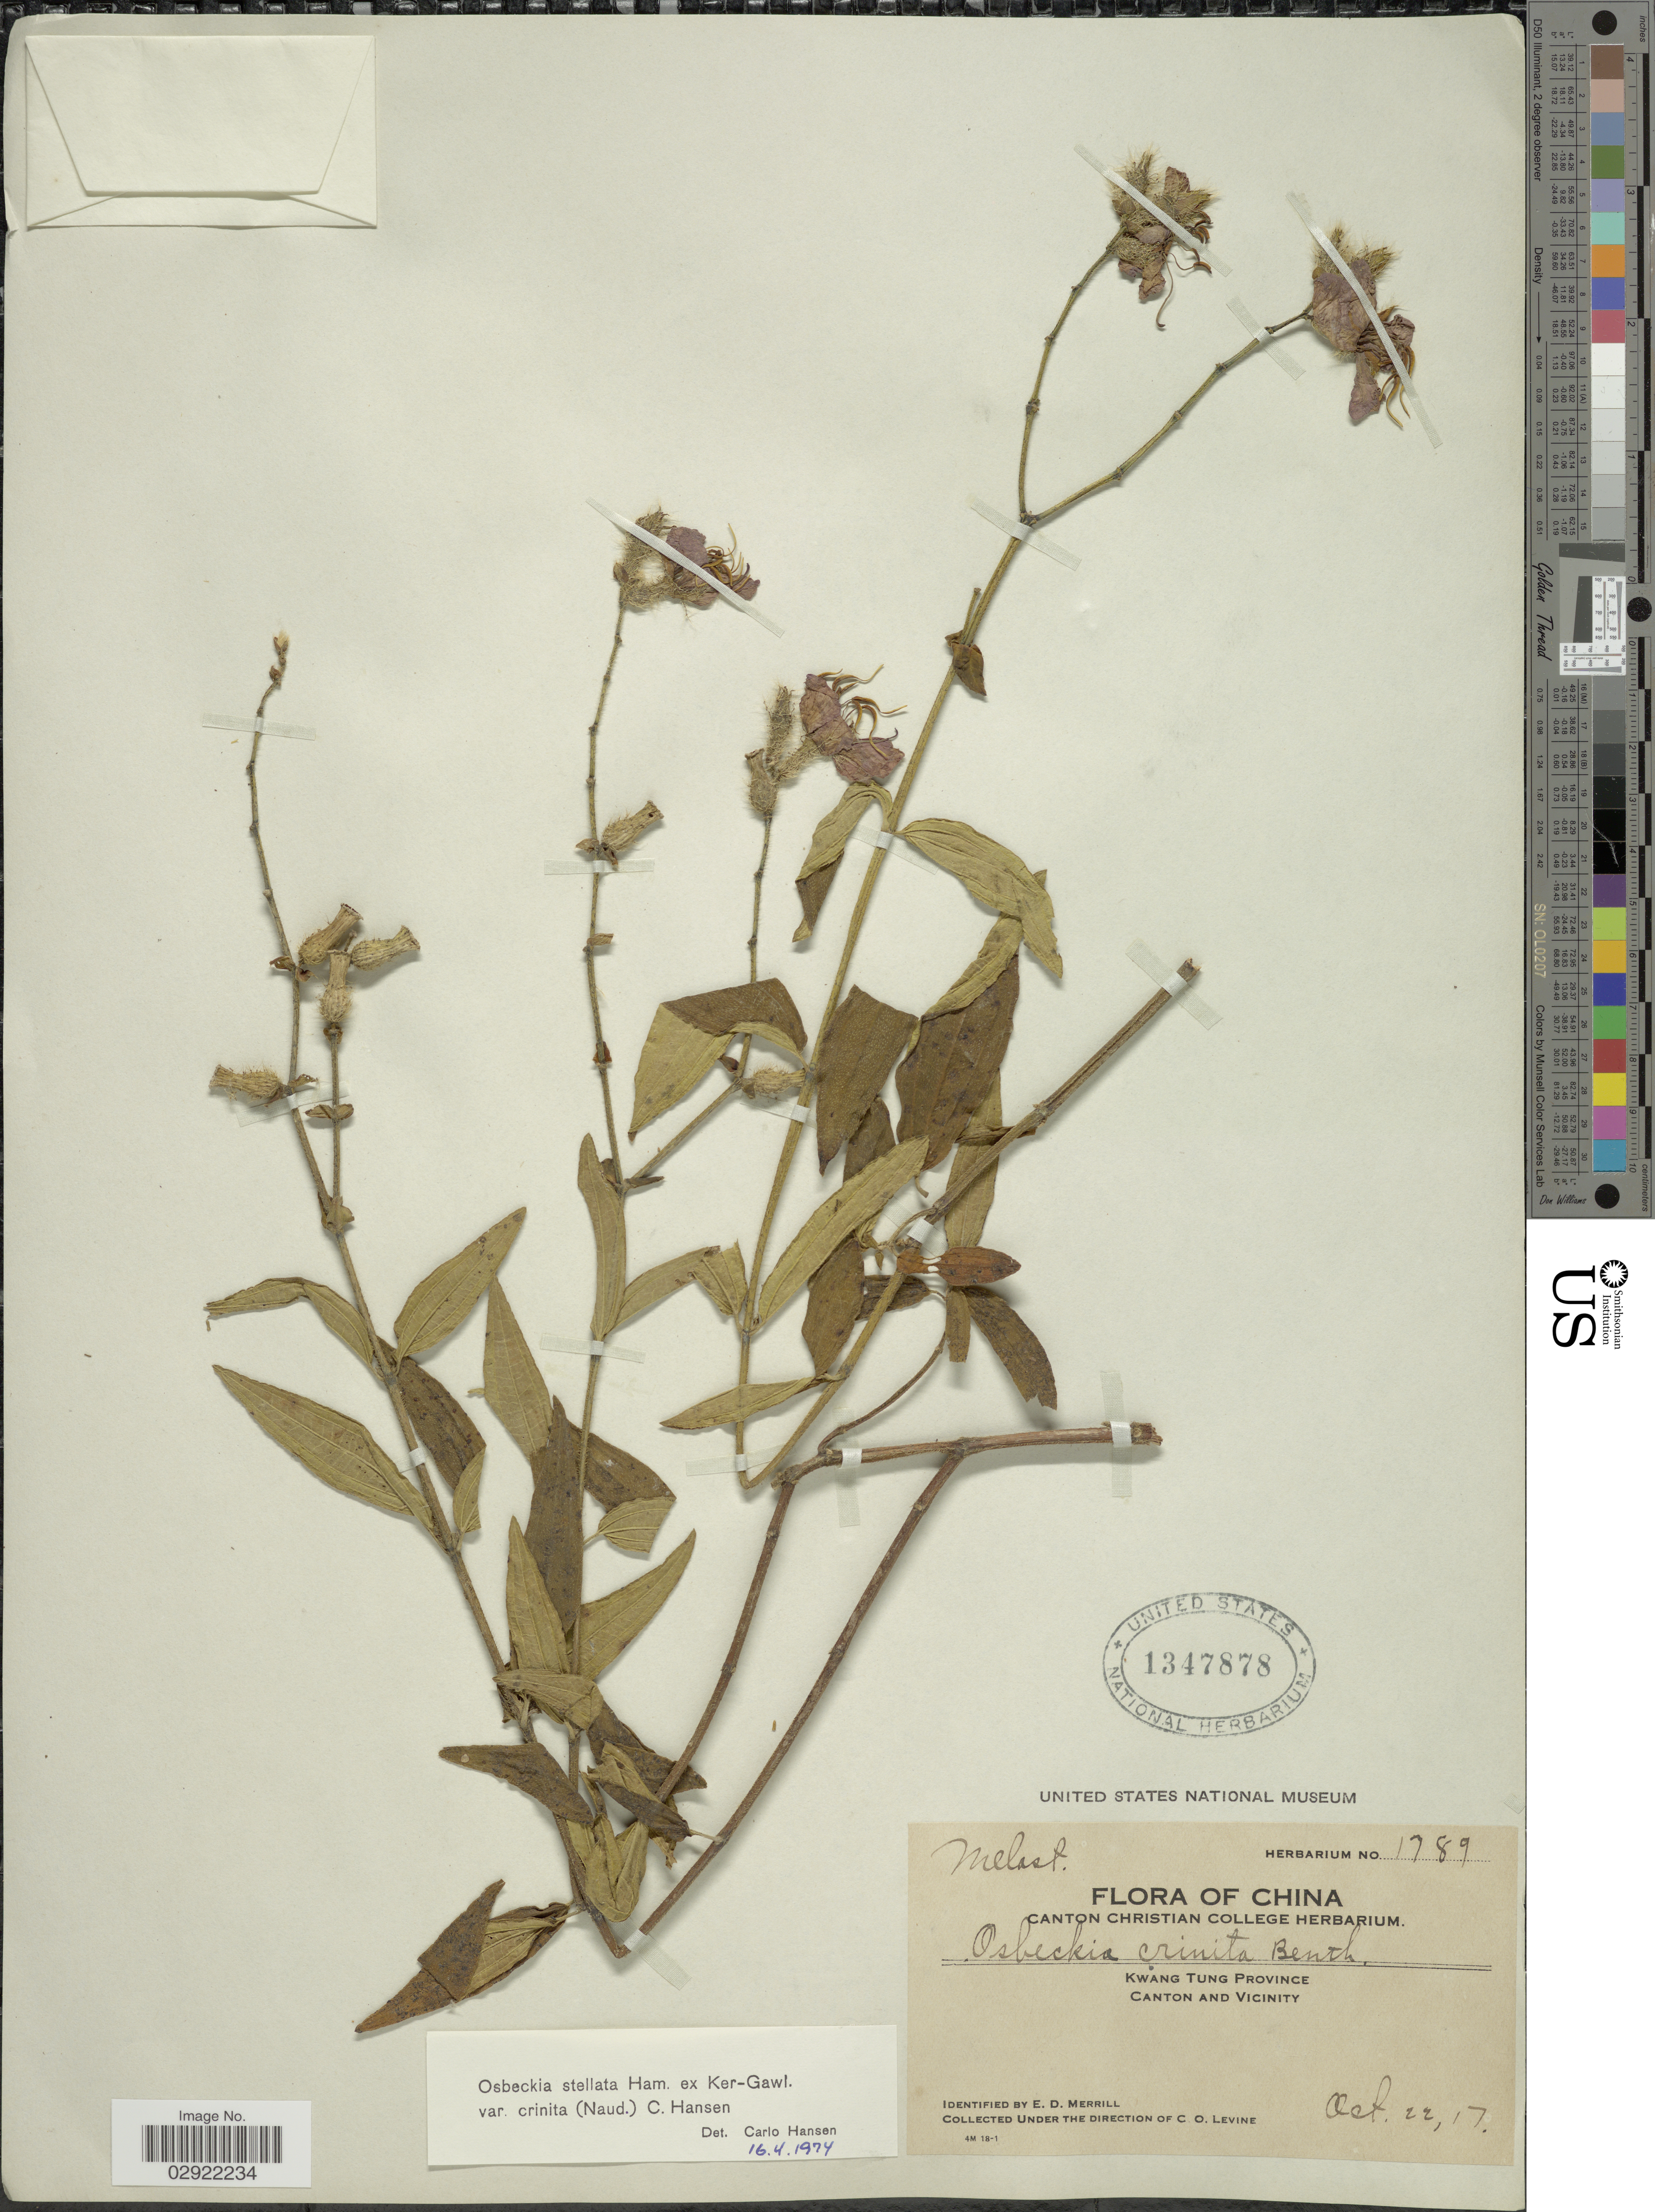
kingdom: Plantae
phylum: Tracheophyta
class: Magnoliopsida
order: Myrtales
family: Melastomataceae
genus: Osbeckia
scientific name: Osbeckia stellata var. crinita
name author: (Benth. ex Naudin) C.Hansen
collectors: C. O. Levine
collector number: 1789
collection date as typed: Transcribed d/m/y: 22/10/17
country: China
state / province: Guangdong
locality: Kwang Tung Province. Canton and vicinity.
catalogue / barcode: US 1347878